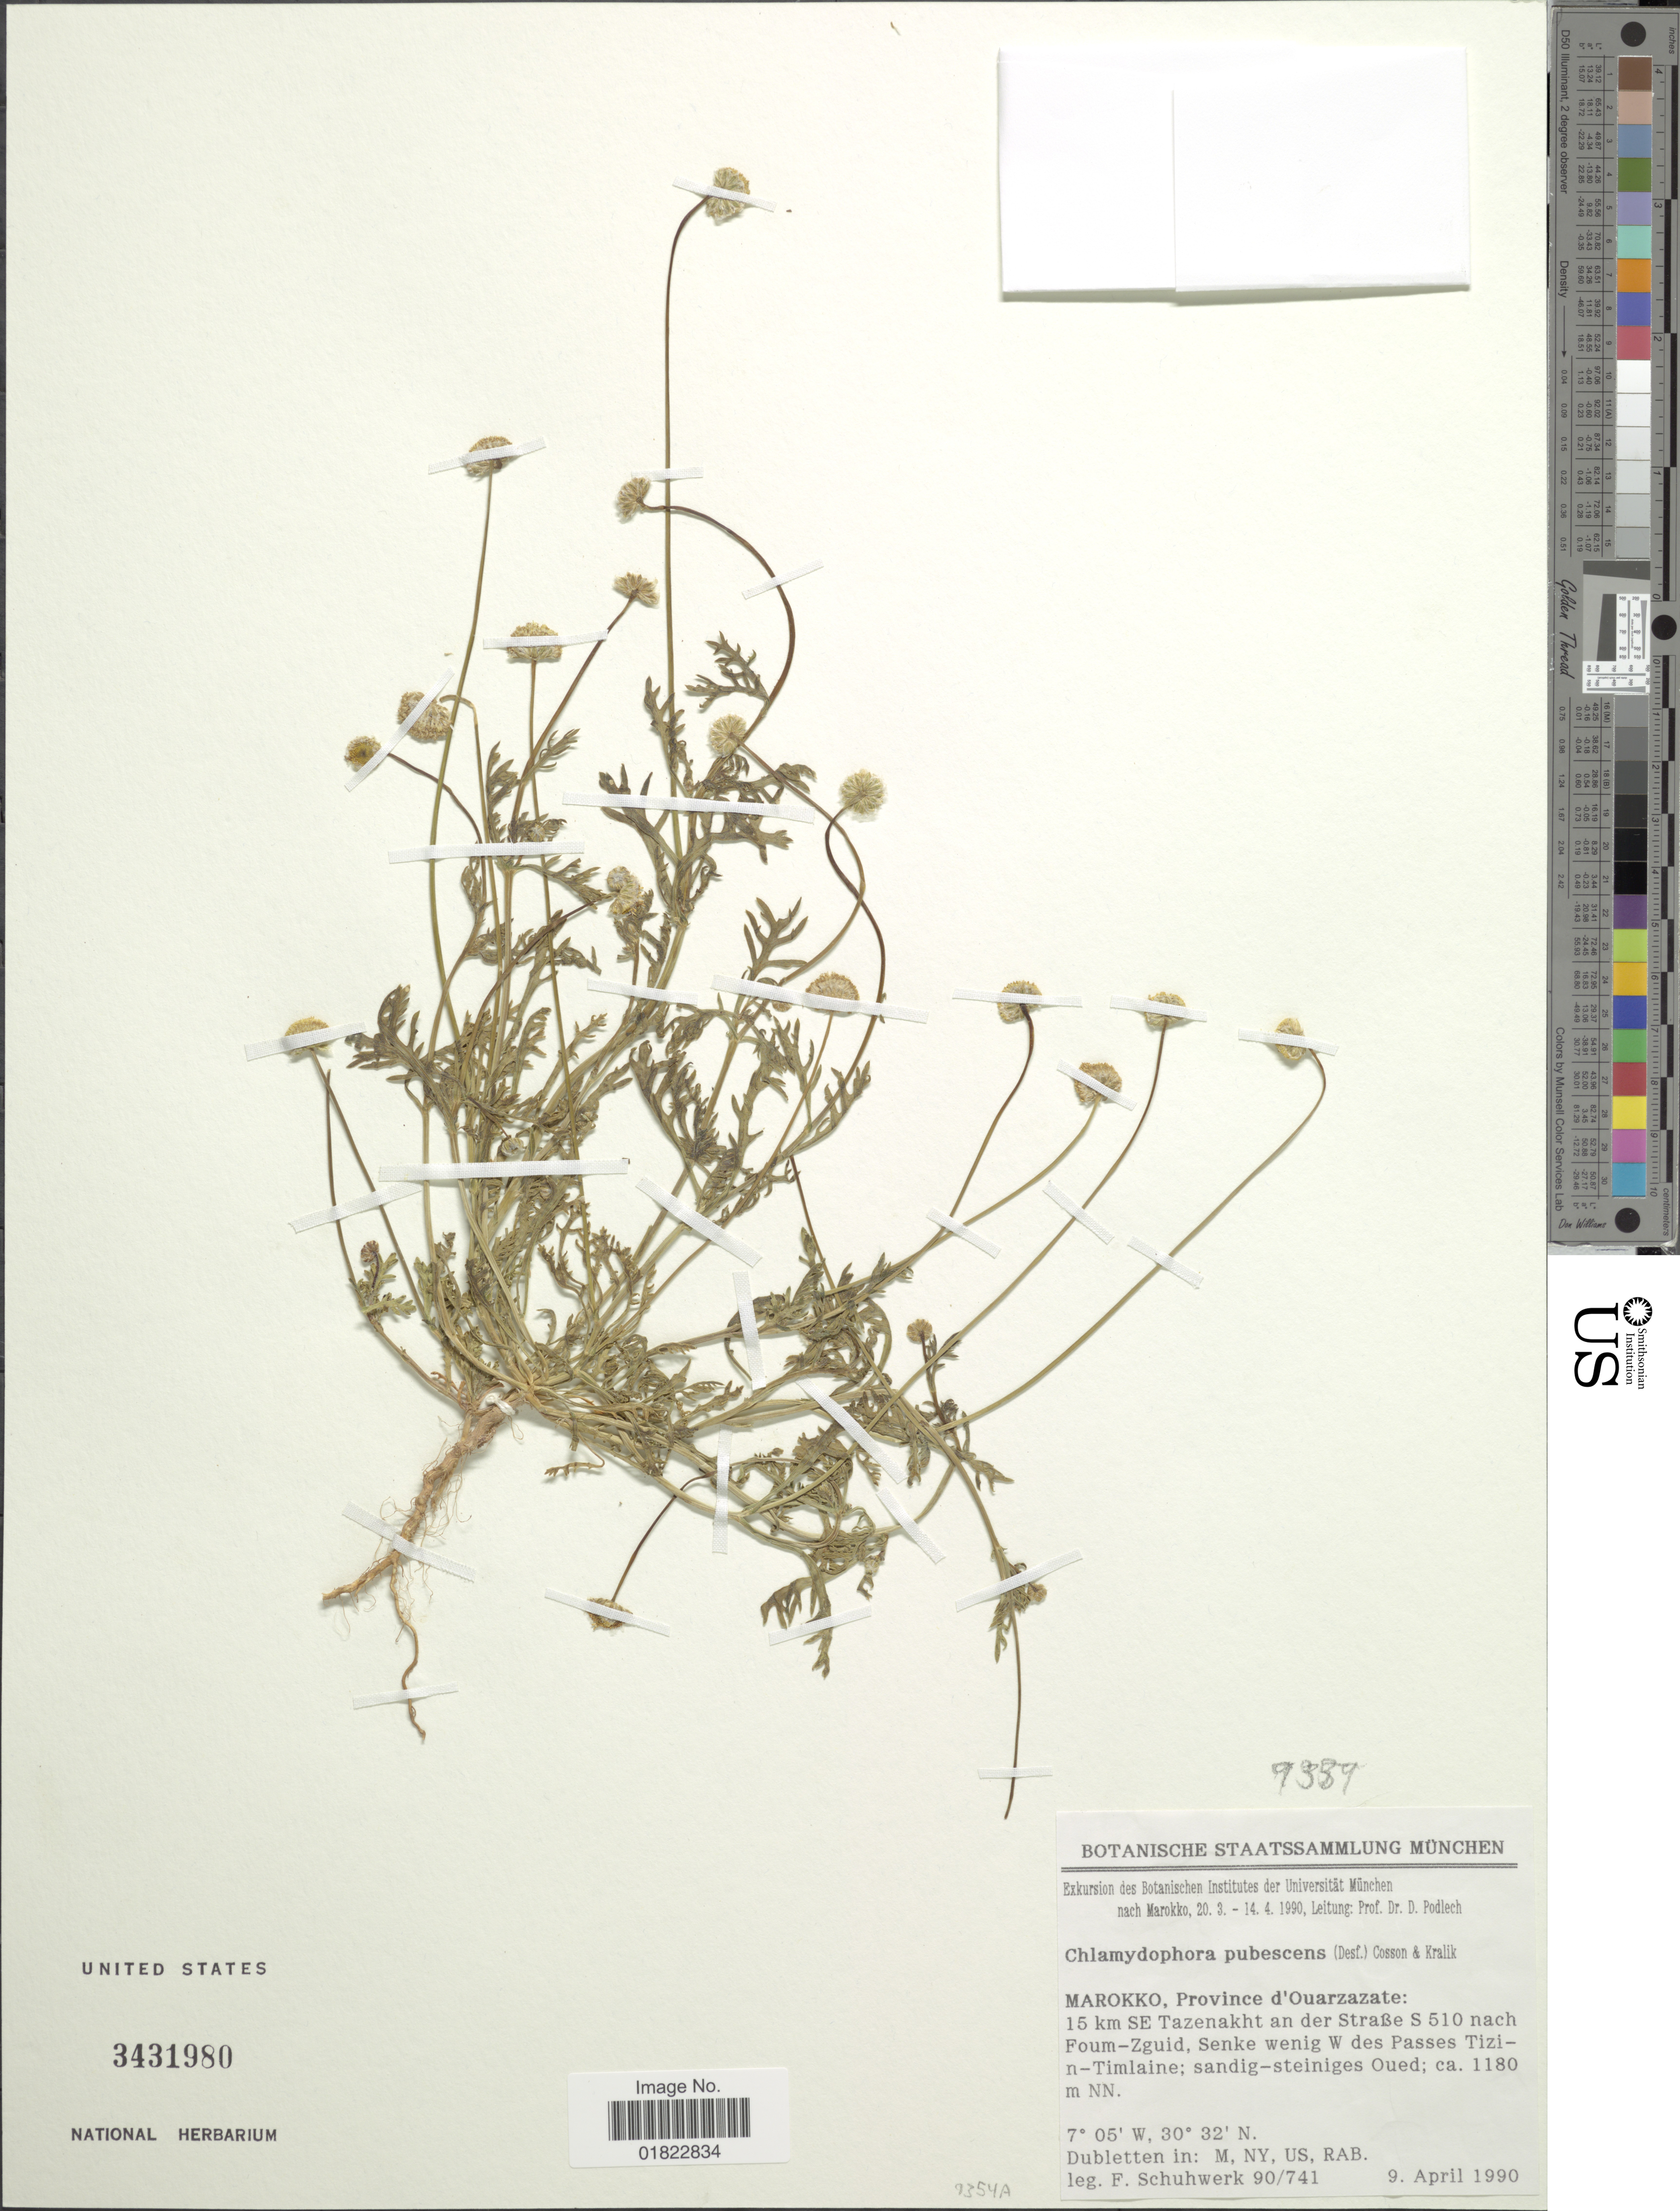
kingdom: Plantae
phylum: Tracheophyta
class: Magnoliopsida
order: Asterales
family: Asteraceae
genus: Chlamydophora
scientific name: Chlamydophora pubescens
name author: (Desf.) Coss. & Kralik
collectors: Schuhwerk, F.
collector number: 90/741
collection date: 1990-04-09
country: Morocco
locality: Marokko, Province d' Ouarzazate: 15 km SE Tazenakht an der Strabe S 510 nac Foum-Zguid, Senke wenig W des Passes Tizin-Timalaine.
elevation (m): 1180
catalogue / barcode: US 3431980